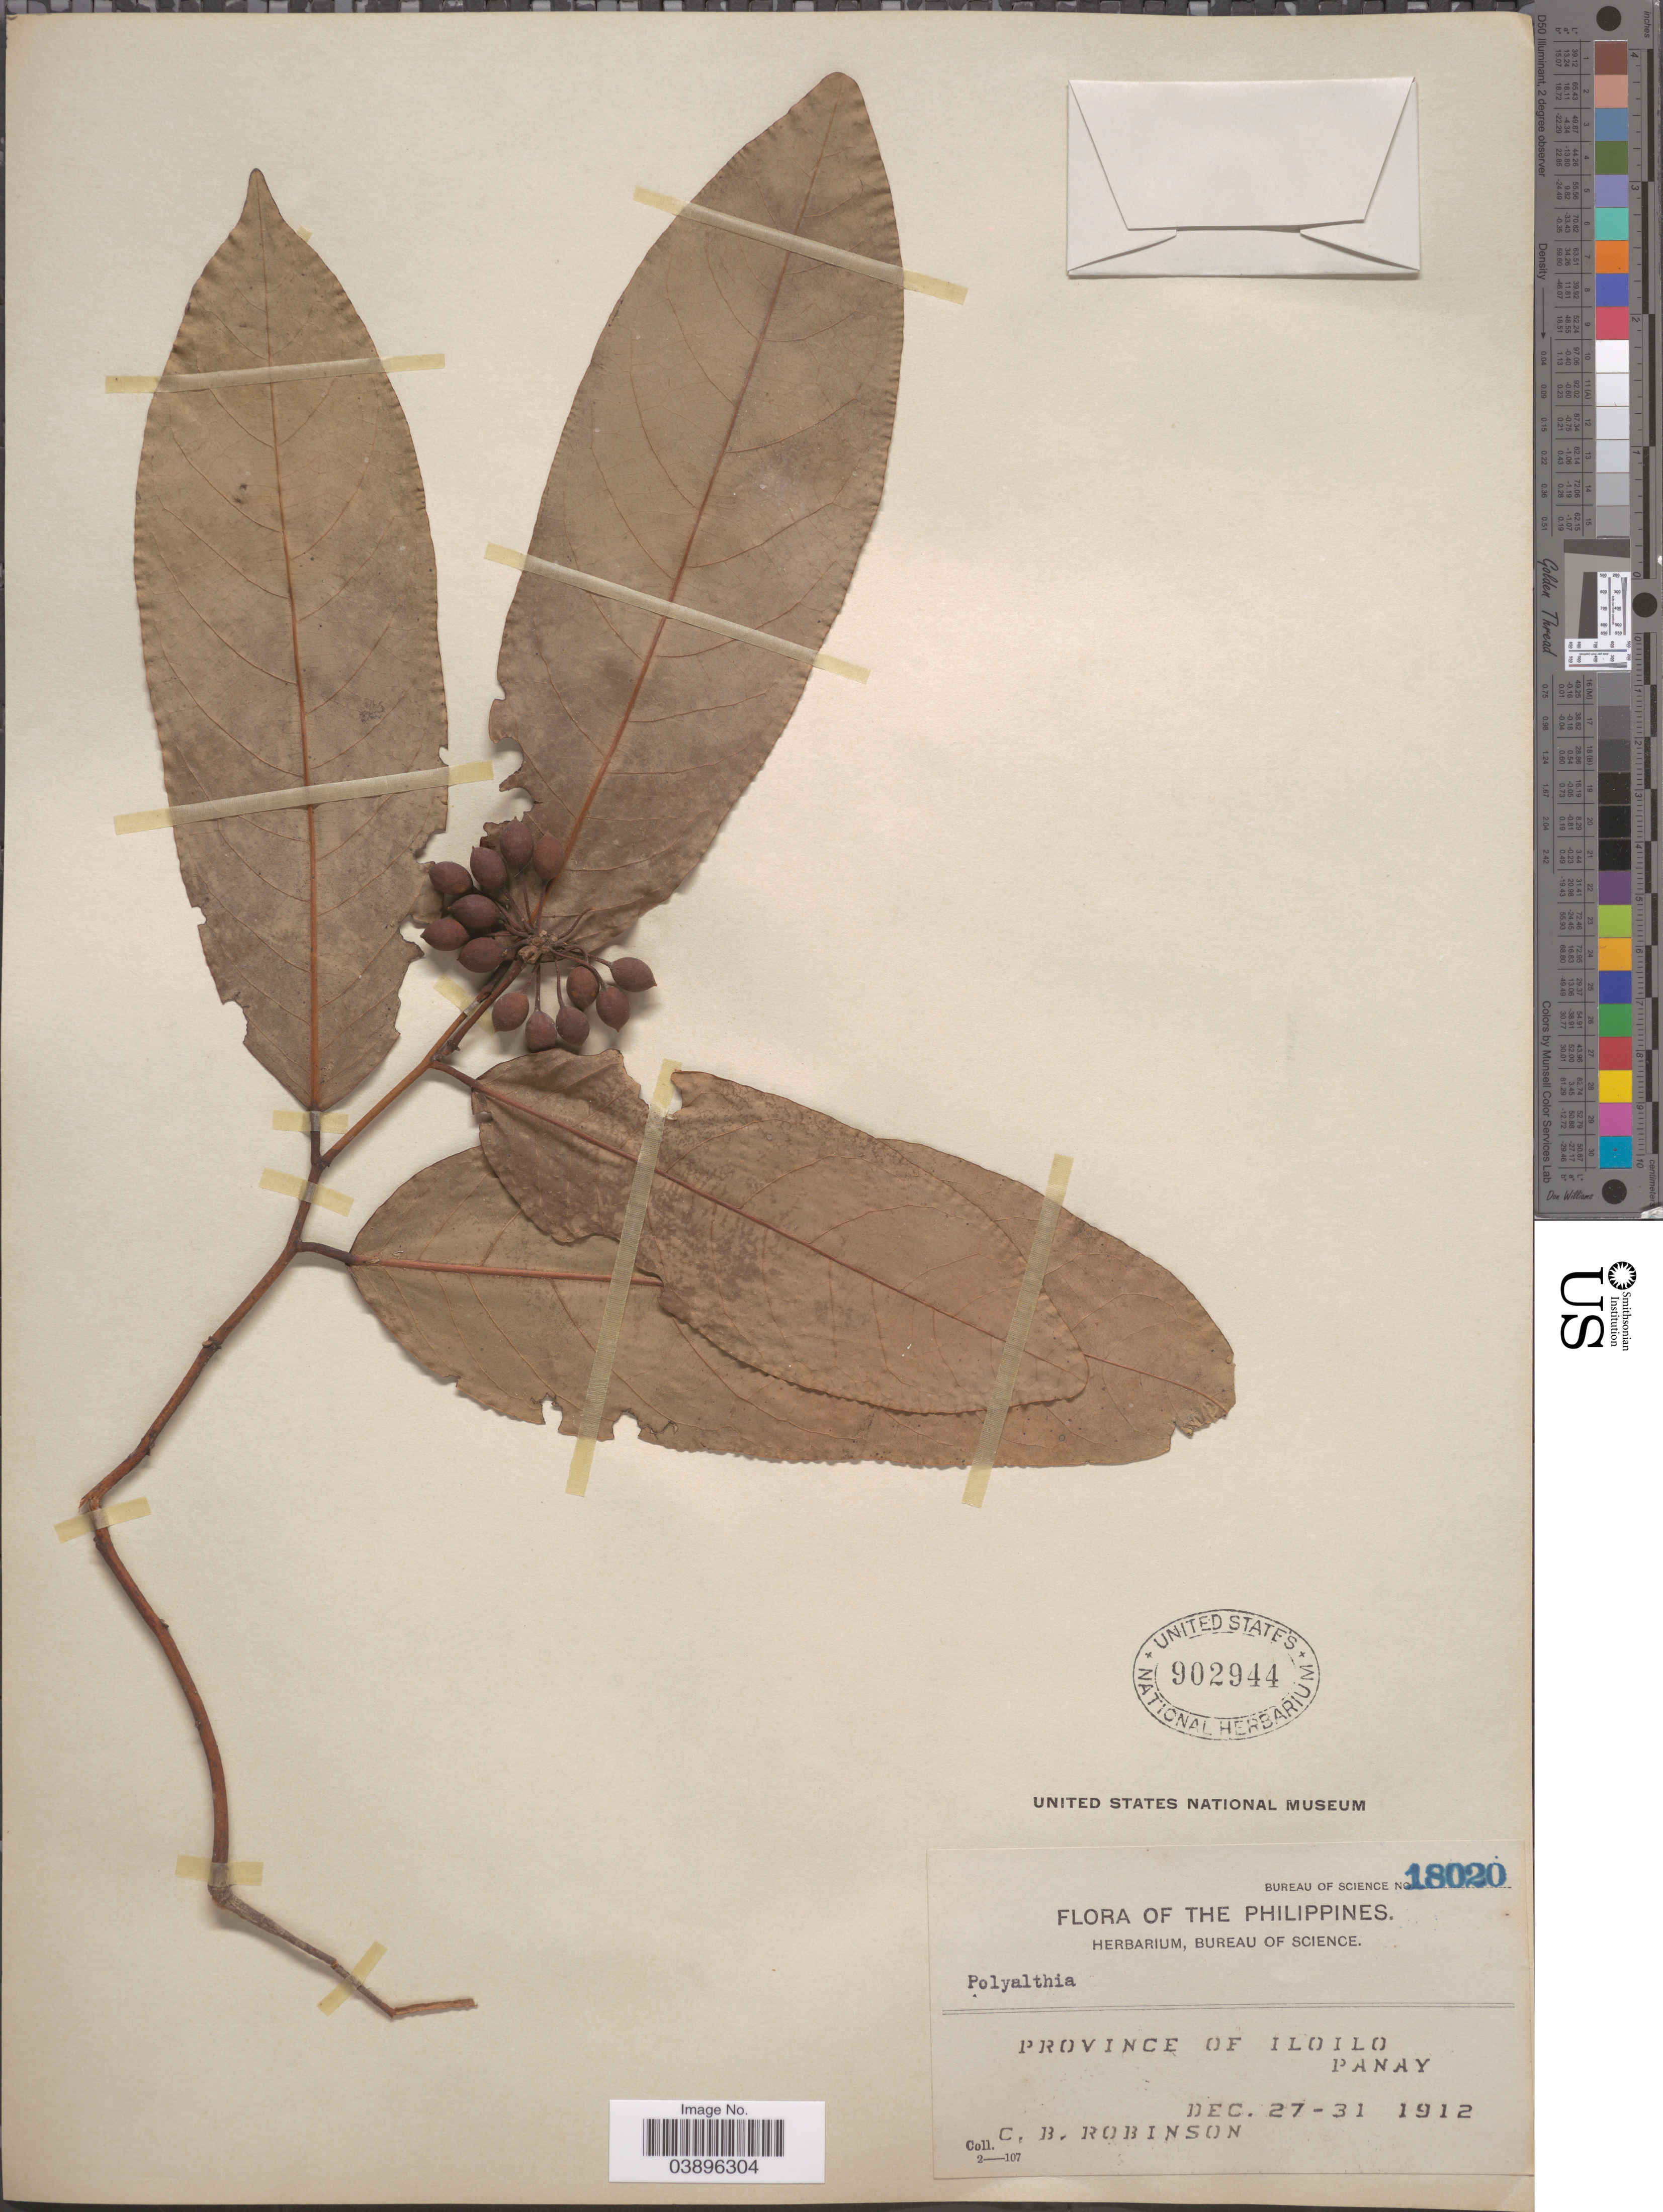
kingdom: Plantae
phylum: Tracheophyta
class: Magnoliopsida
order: Magnoliales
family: Annonaceae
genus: Polyalthia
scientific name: Polyalthia sp.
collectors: C. Robinson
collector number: Bureau of Science 18020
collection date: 1912-12-27/1912-12-31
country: Philippines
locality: Province of Iloilo, Panay.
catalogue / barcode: US 902944